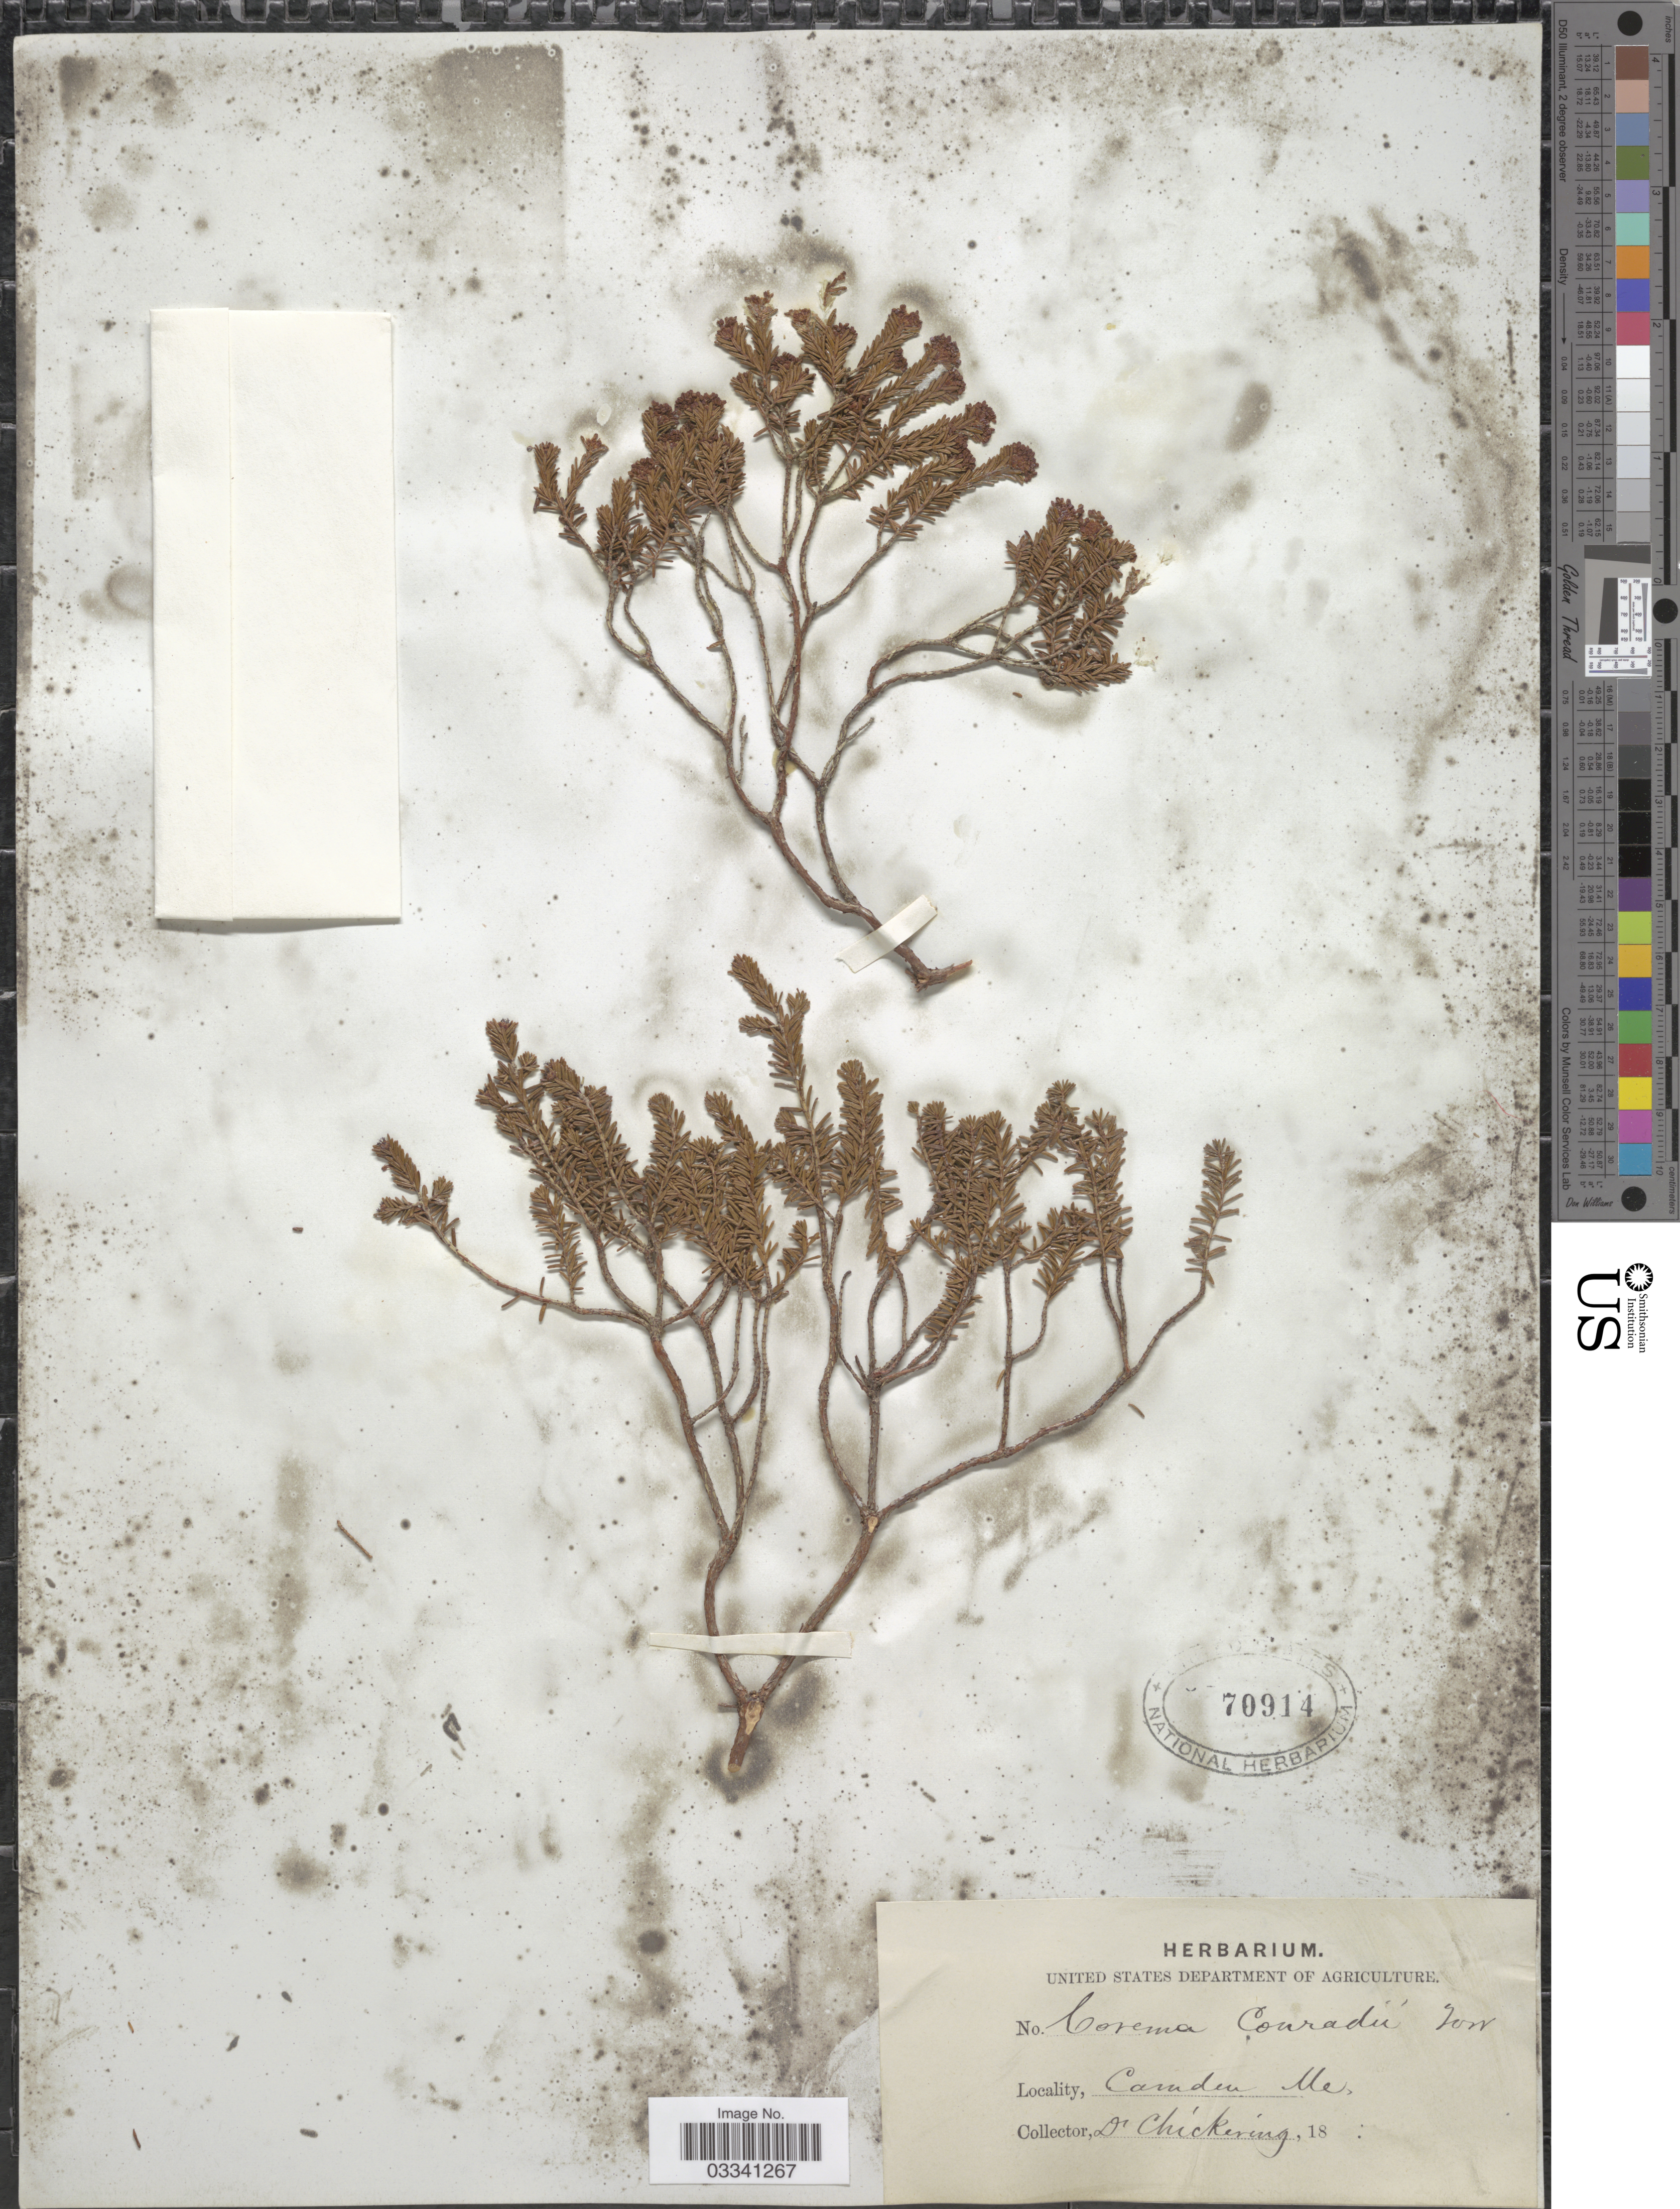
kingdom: Plantae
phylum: Tracheophyta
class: Magnoliopsida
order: Ericales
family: Ericaceae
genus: Corema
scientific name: Corema conradii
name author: Torr.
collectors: Chickering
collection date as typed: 18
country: United States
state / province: Maine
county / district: Knox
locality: Camden.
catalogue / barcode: US 70914